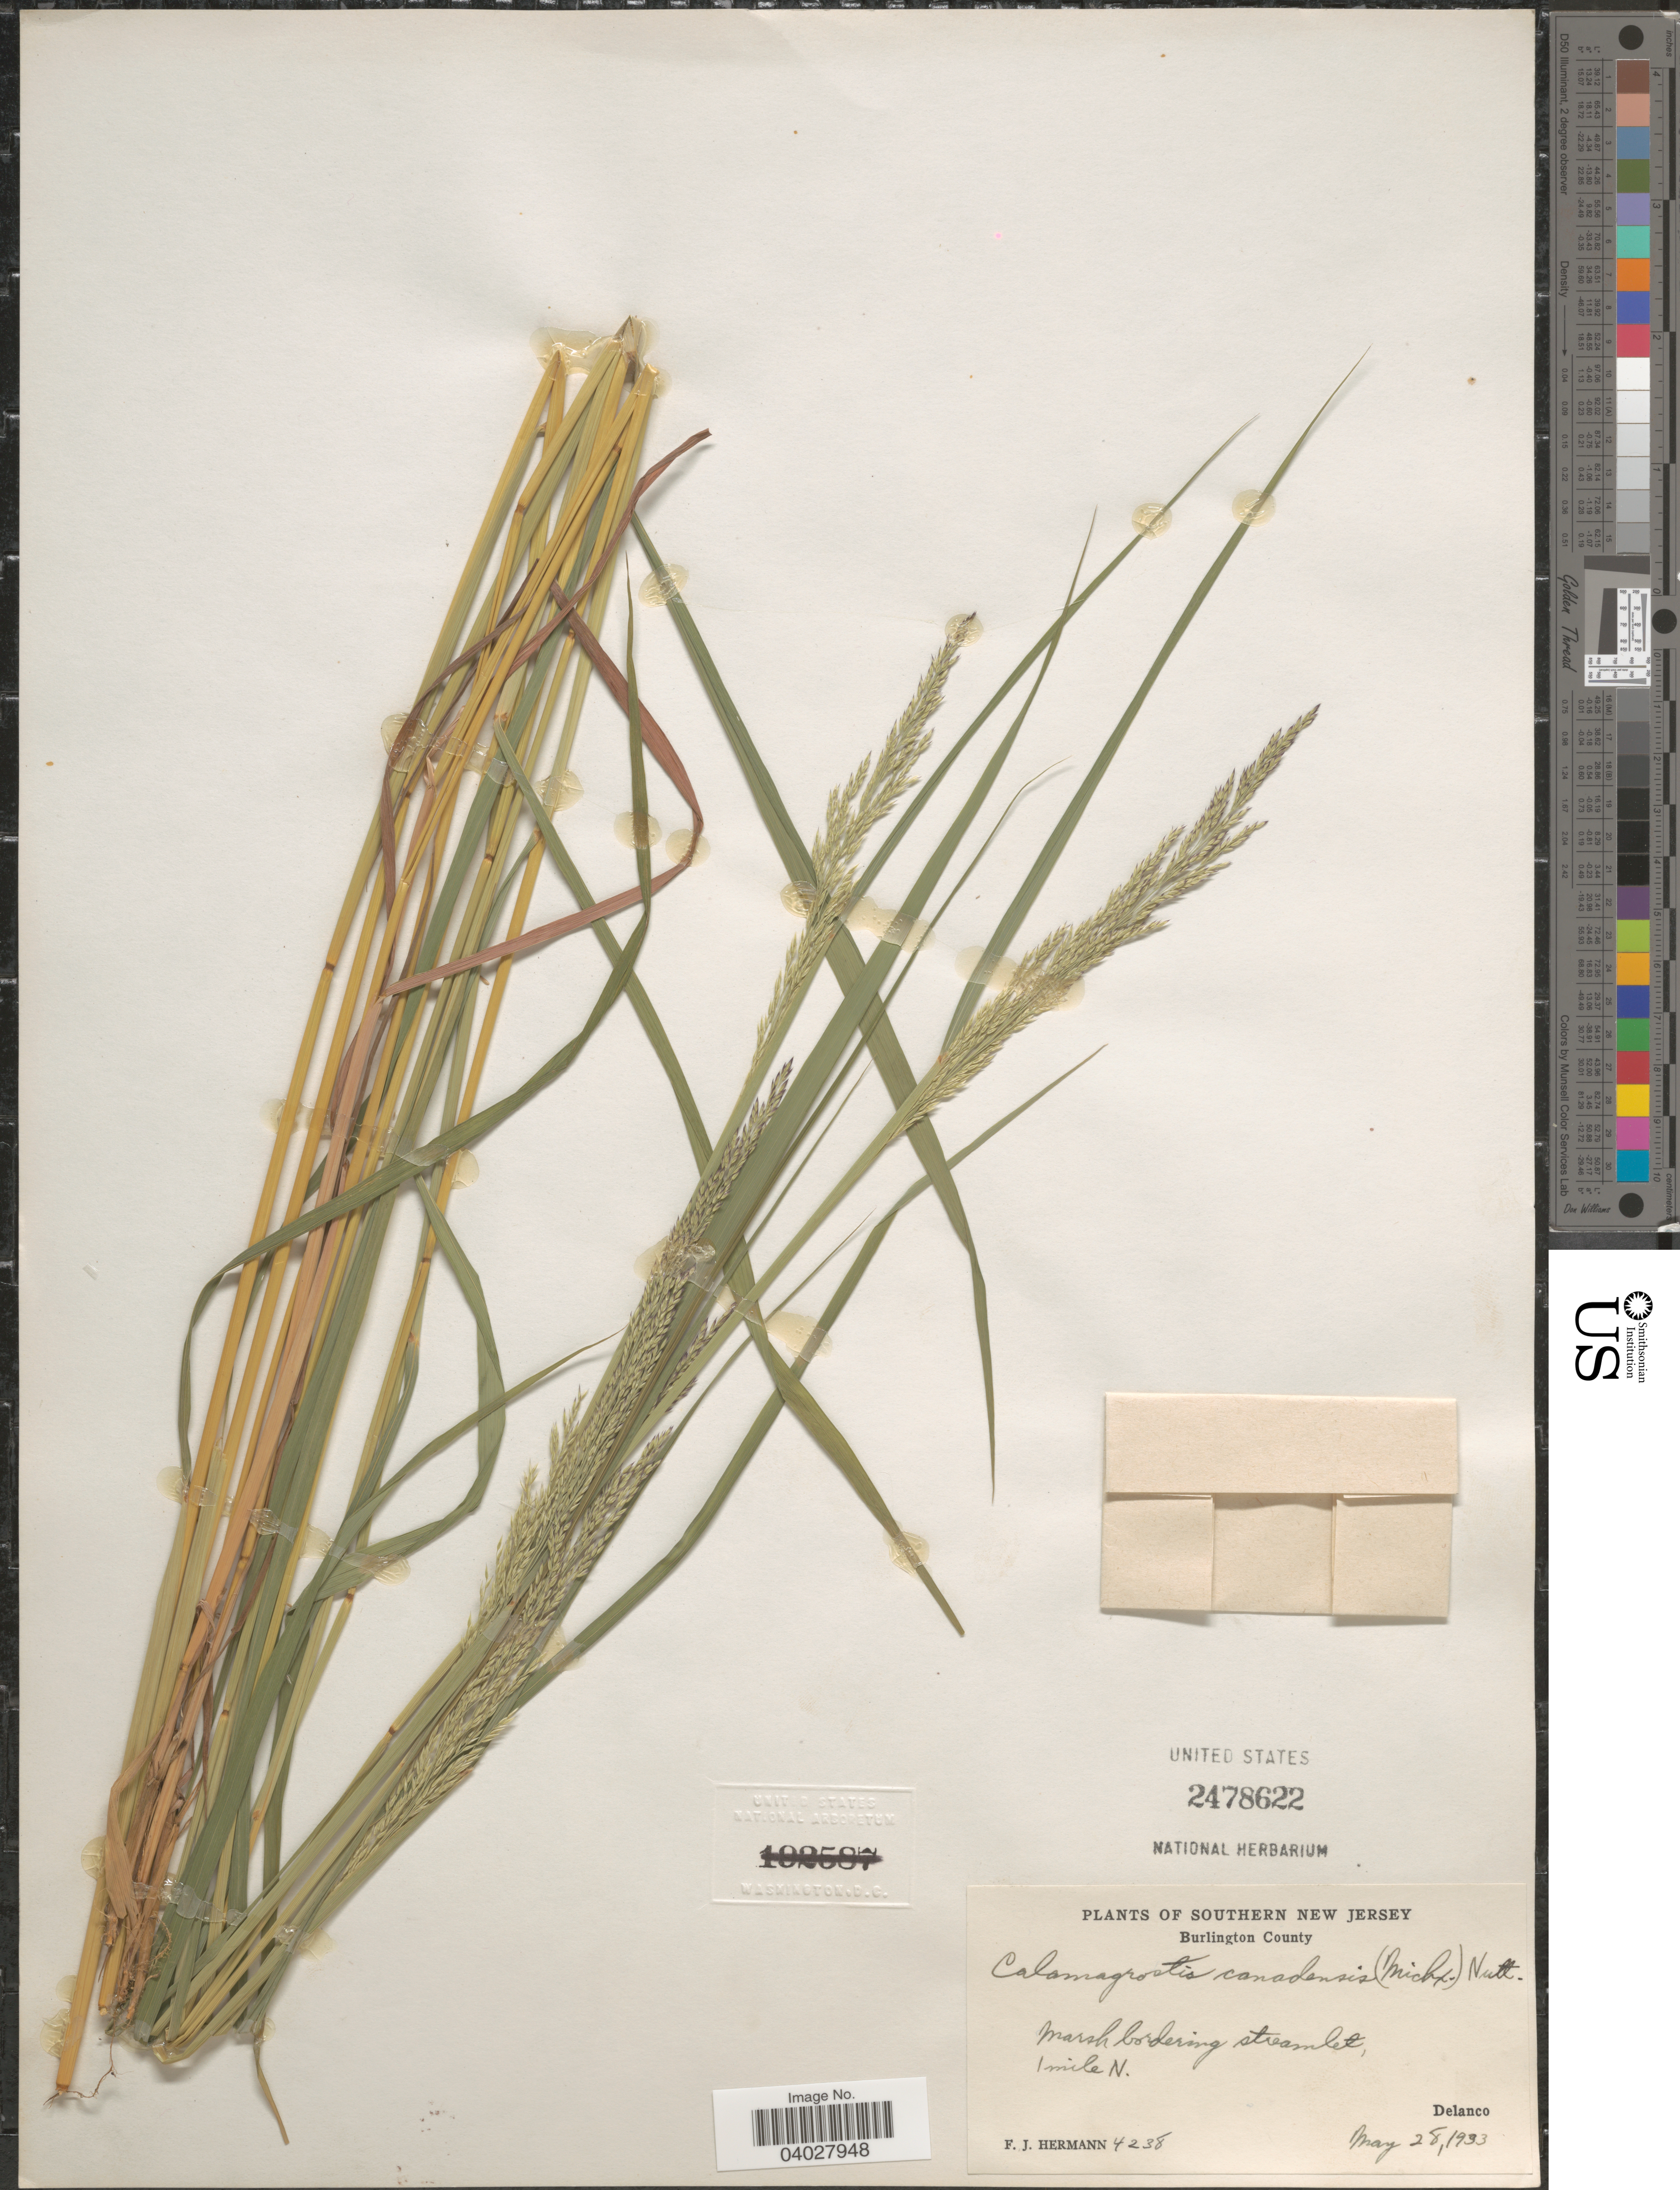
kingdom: Plantae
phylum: Tracheophyta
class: Liliopsida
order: Poales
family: Poaceae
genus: Calamagrostis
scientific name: Calamagrostis canadensis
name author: (Michx.) P. Beauv.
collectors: F. J. Hermann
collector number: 4238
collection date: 1933-05-28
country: United States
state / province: New Jersey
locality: Southern New Jersey. Burlington County. Marsh bordering streamlet, 1 mile N. Delanco.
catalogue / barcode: US 2478622